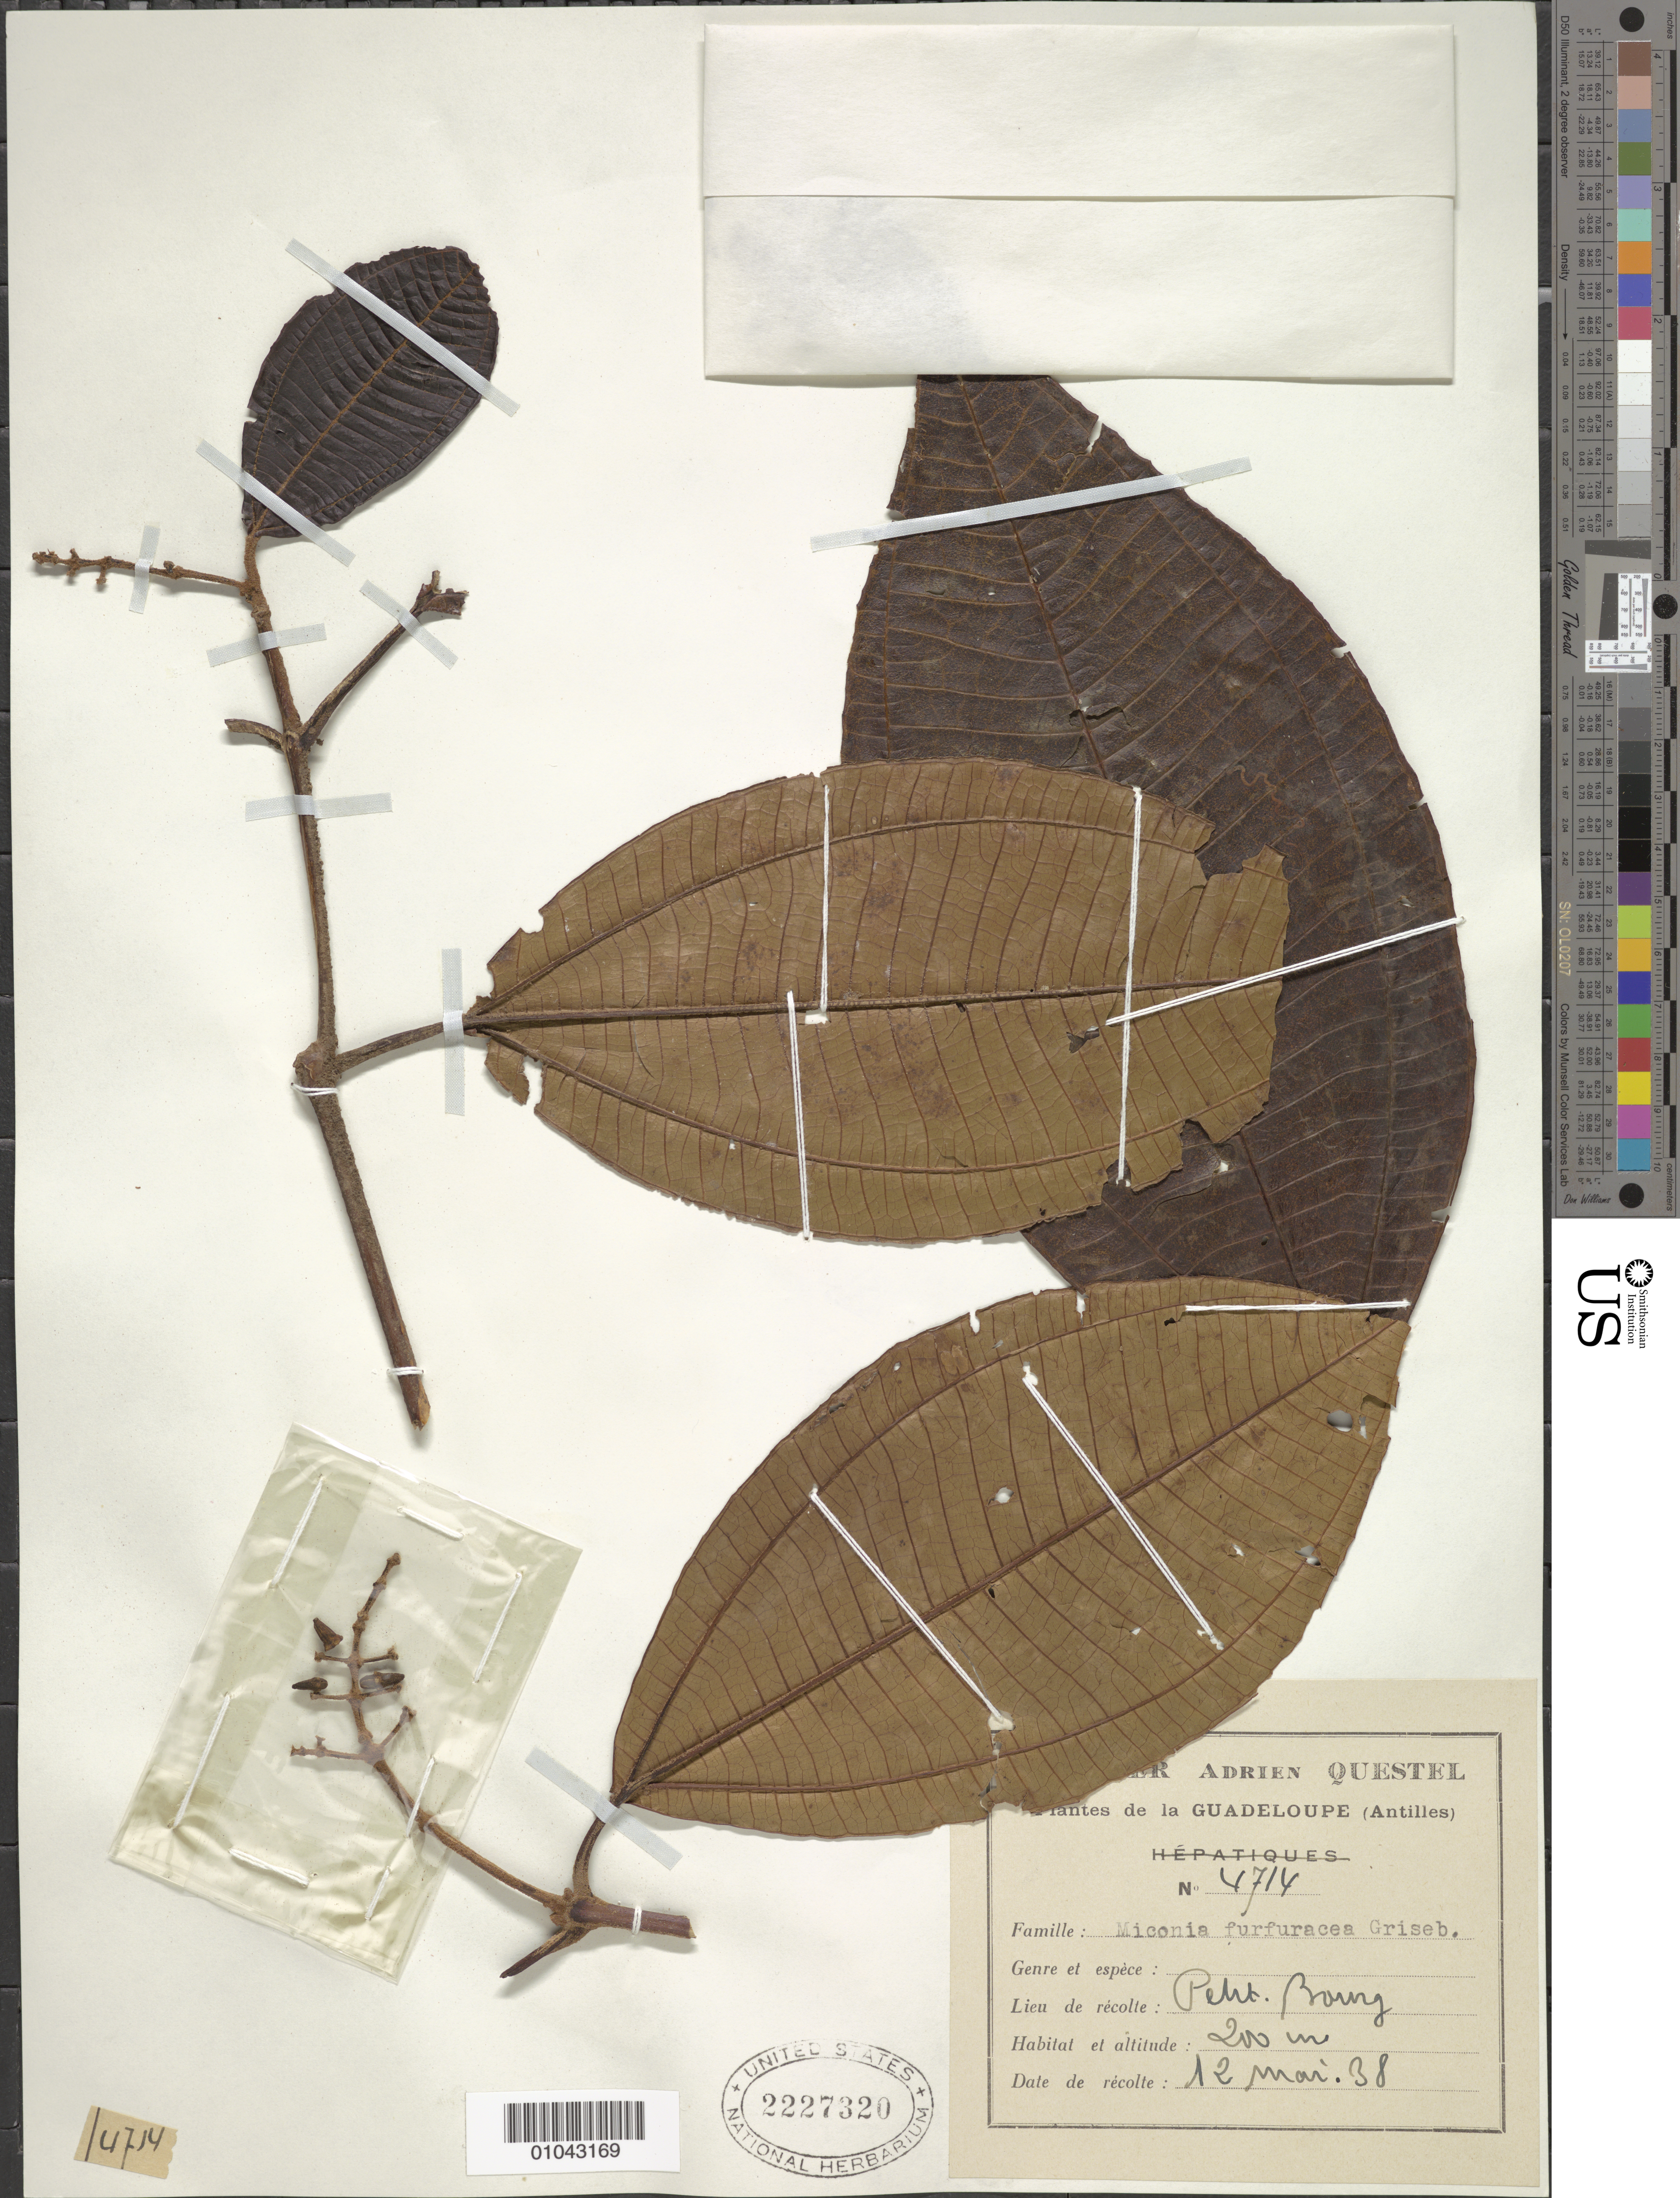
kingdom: Plantae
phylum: Tracheophyta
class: Magnoliopsida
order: Myrtales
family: Melastomataceae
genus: Miconia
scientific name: Miconia furfuracea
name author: (Vahl) Griseb.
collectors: A. Questel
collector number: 4714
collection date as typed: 12 May 1938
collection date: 1938-05-12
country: Guadeloupe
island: Basse Terre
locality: Petit Bourg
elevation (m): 200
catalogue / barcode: US 2227320